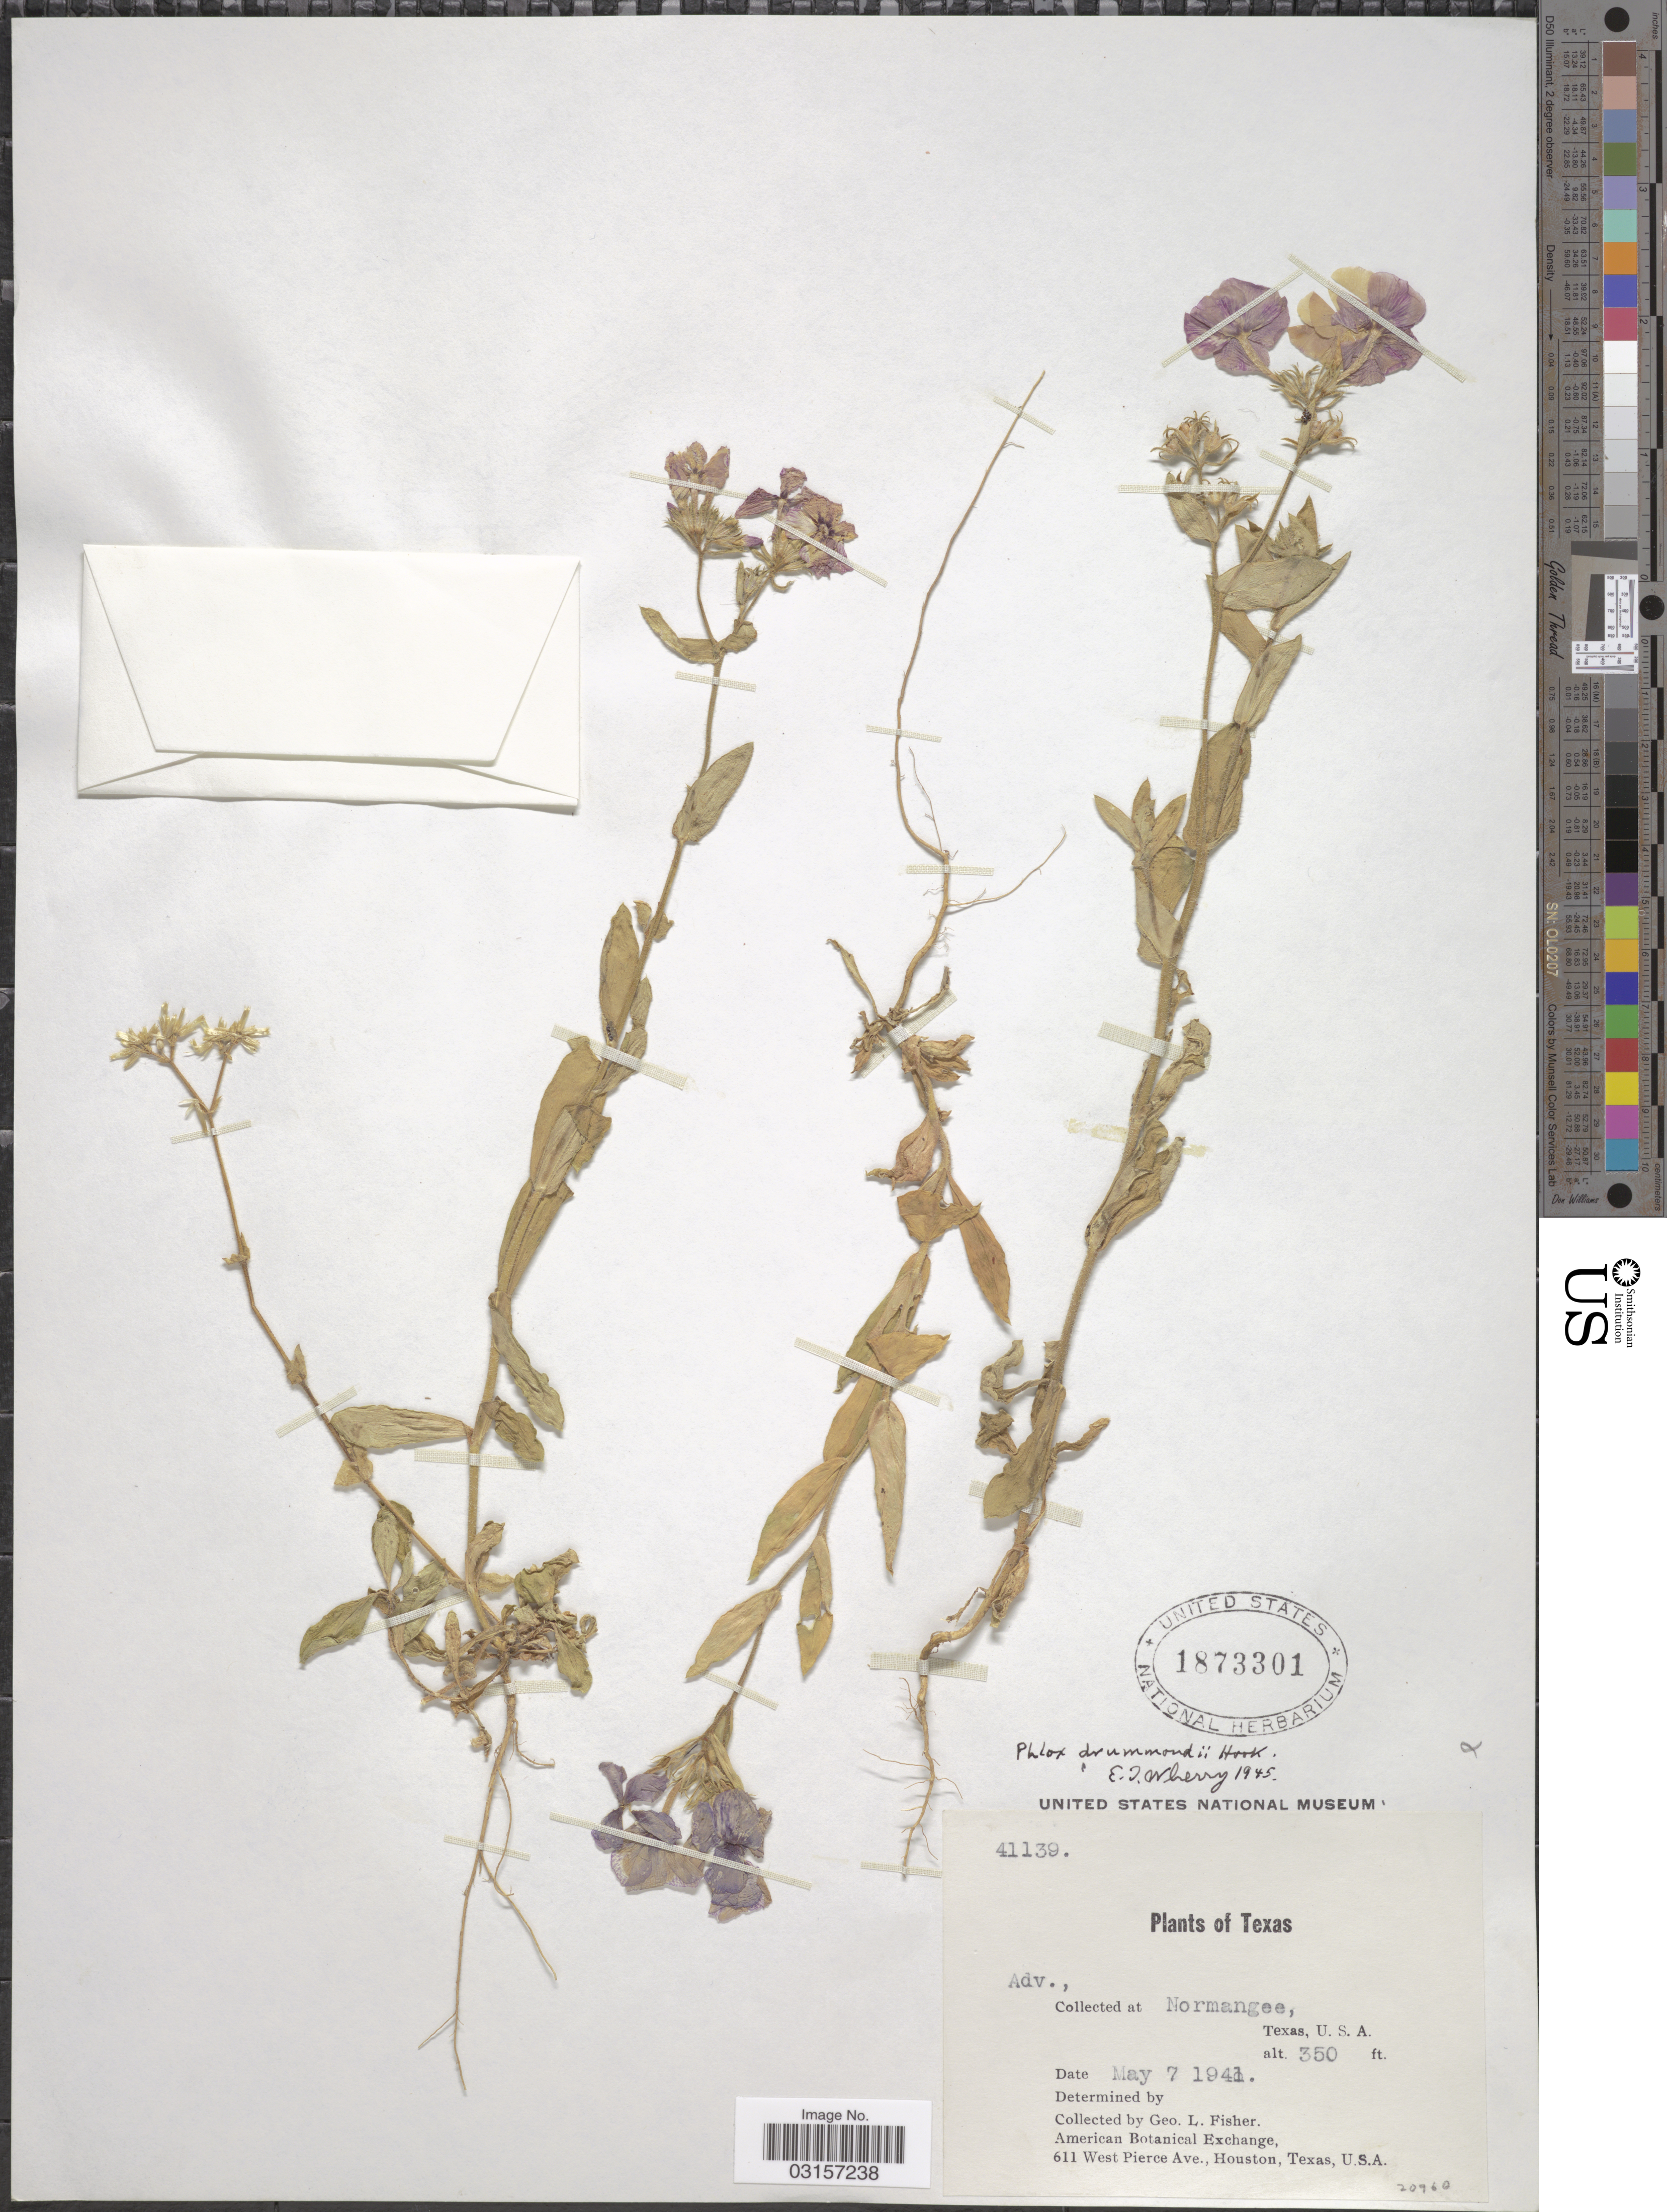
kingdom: Plantae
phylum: Tracheophyta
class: Magnoliopsida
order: Ericales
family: Polemoniaceae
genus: Phlox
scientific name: Phlox drummondii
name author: Hook.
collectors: G. L. Fisher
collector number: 41139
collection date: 1941-05-07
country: United States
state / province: Texas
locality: Normangee, Texas.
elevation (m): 107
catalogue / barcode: US 1873301